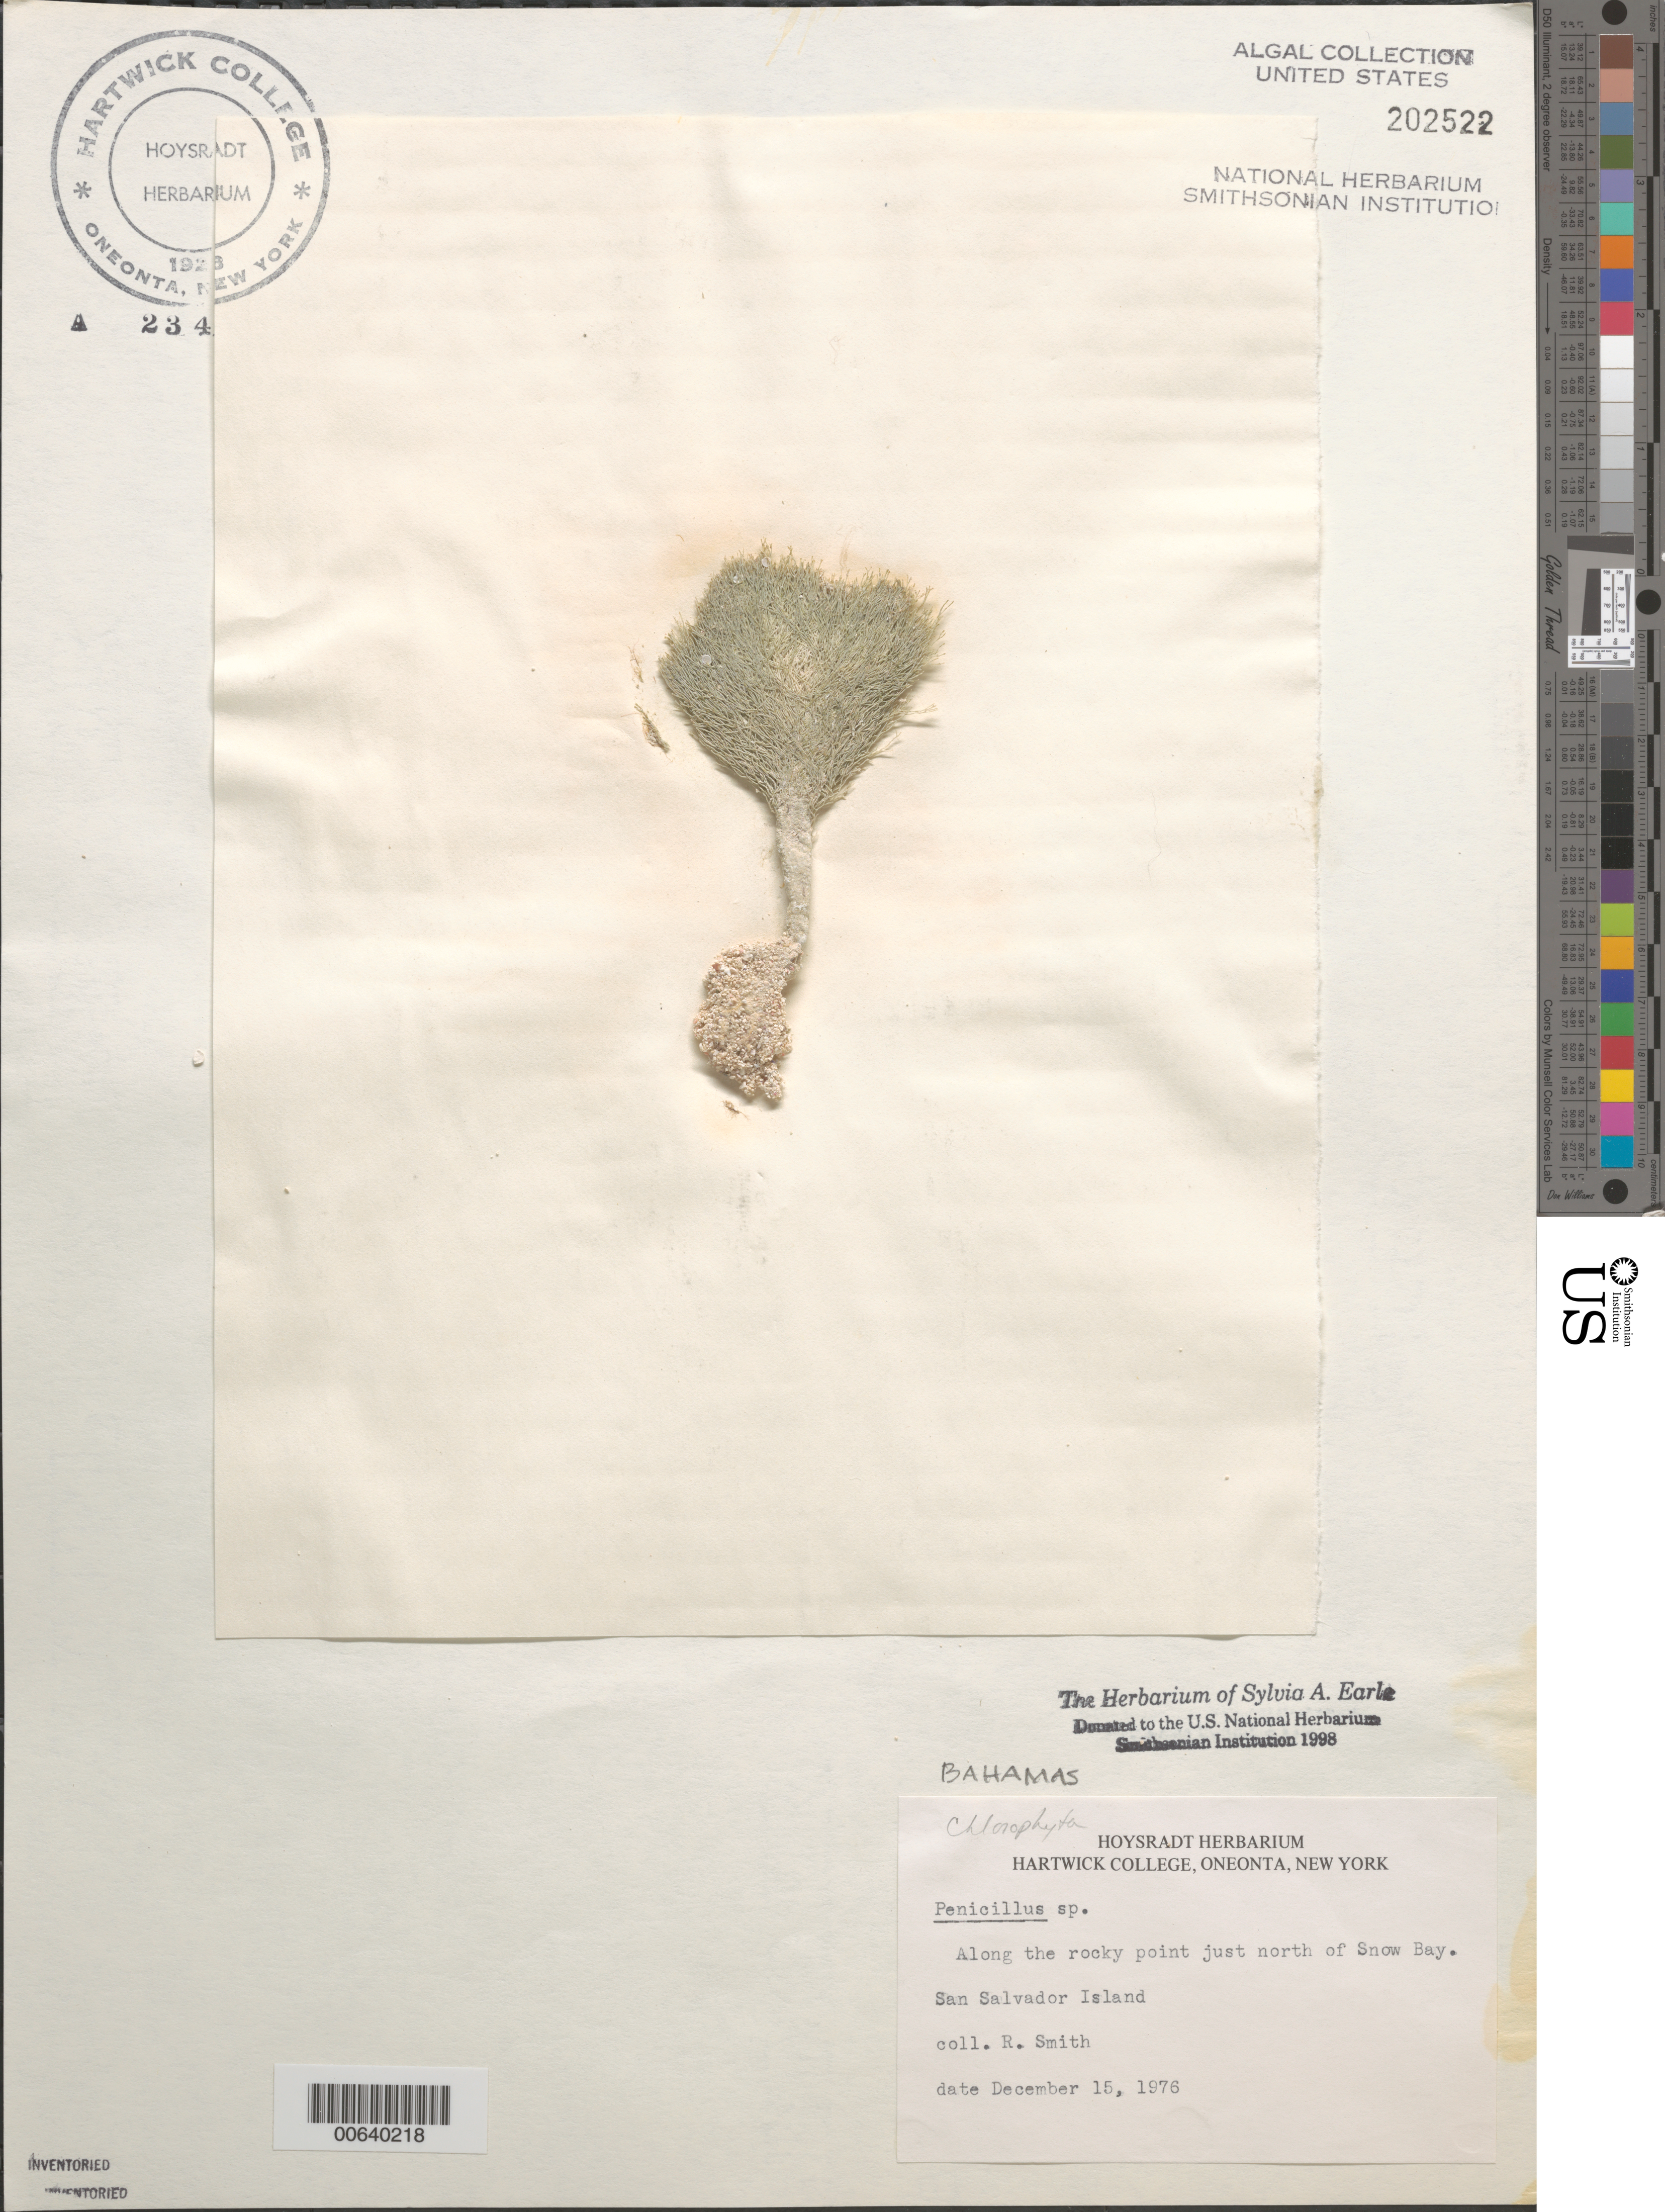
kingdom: Plantae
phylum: Chlorophyta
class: Ulvophyceae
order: Bryopsidales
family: Udoteaceae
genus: Penicillus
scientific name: Penicillus sp.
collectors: R. Smith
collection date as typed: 15 Dec 1976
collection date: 1976-12-15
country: Bahamas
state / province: San Salvador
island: San Salvador Island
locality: Rocky point just north of Snow Bay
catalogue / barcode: US 202522